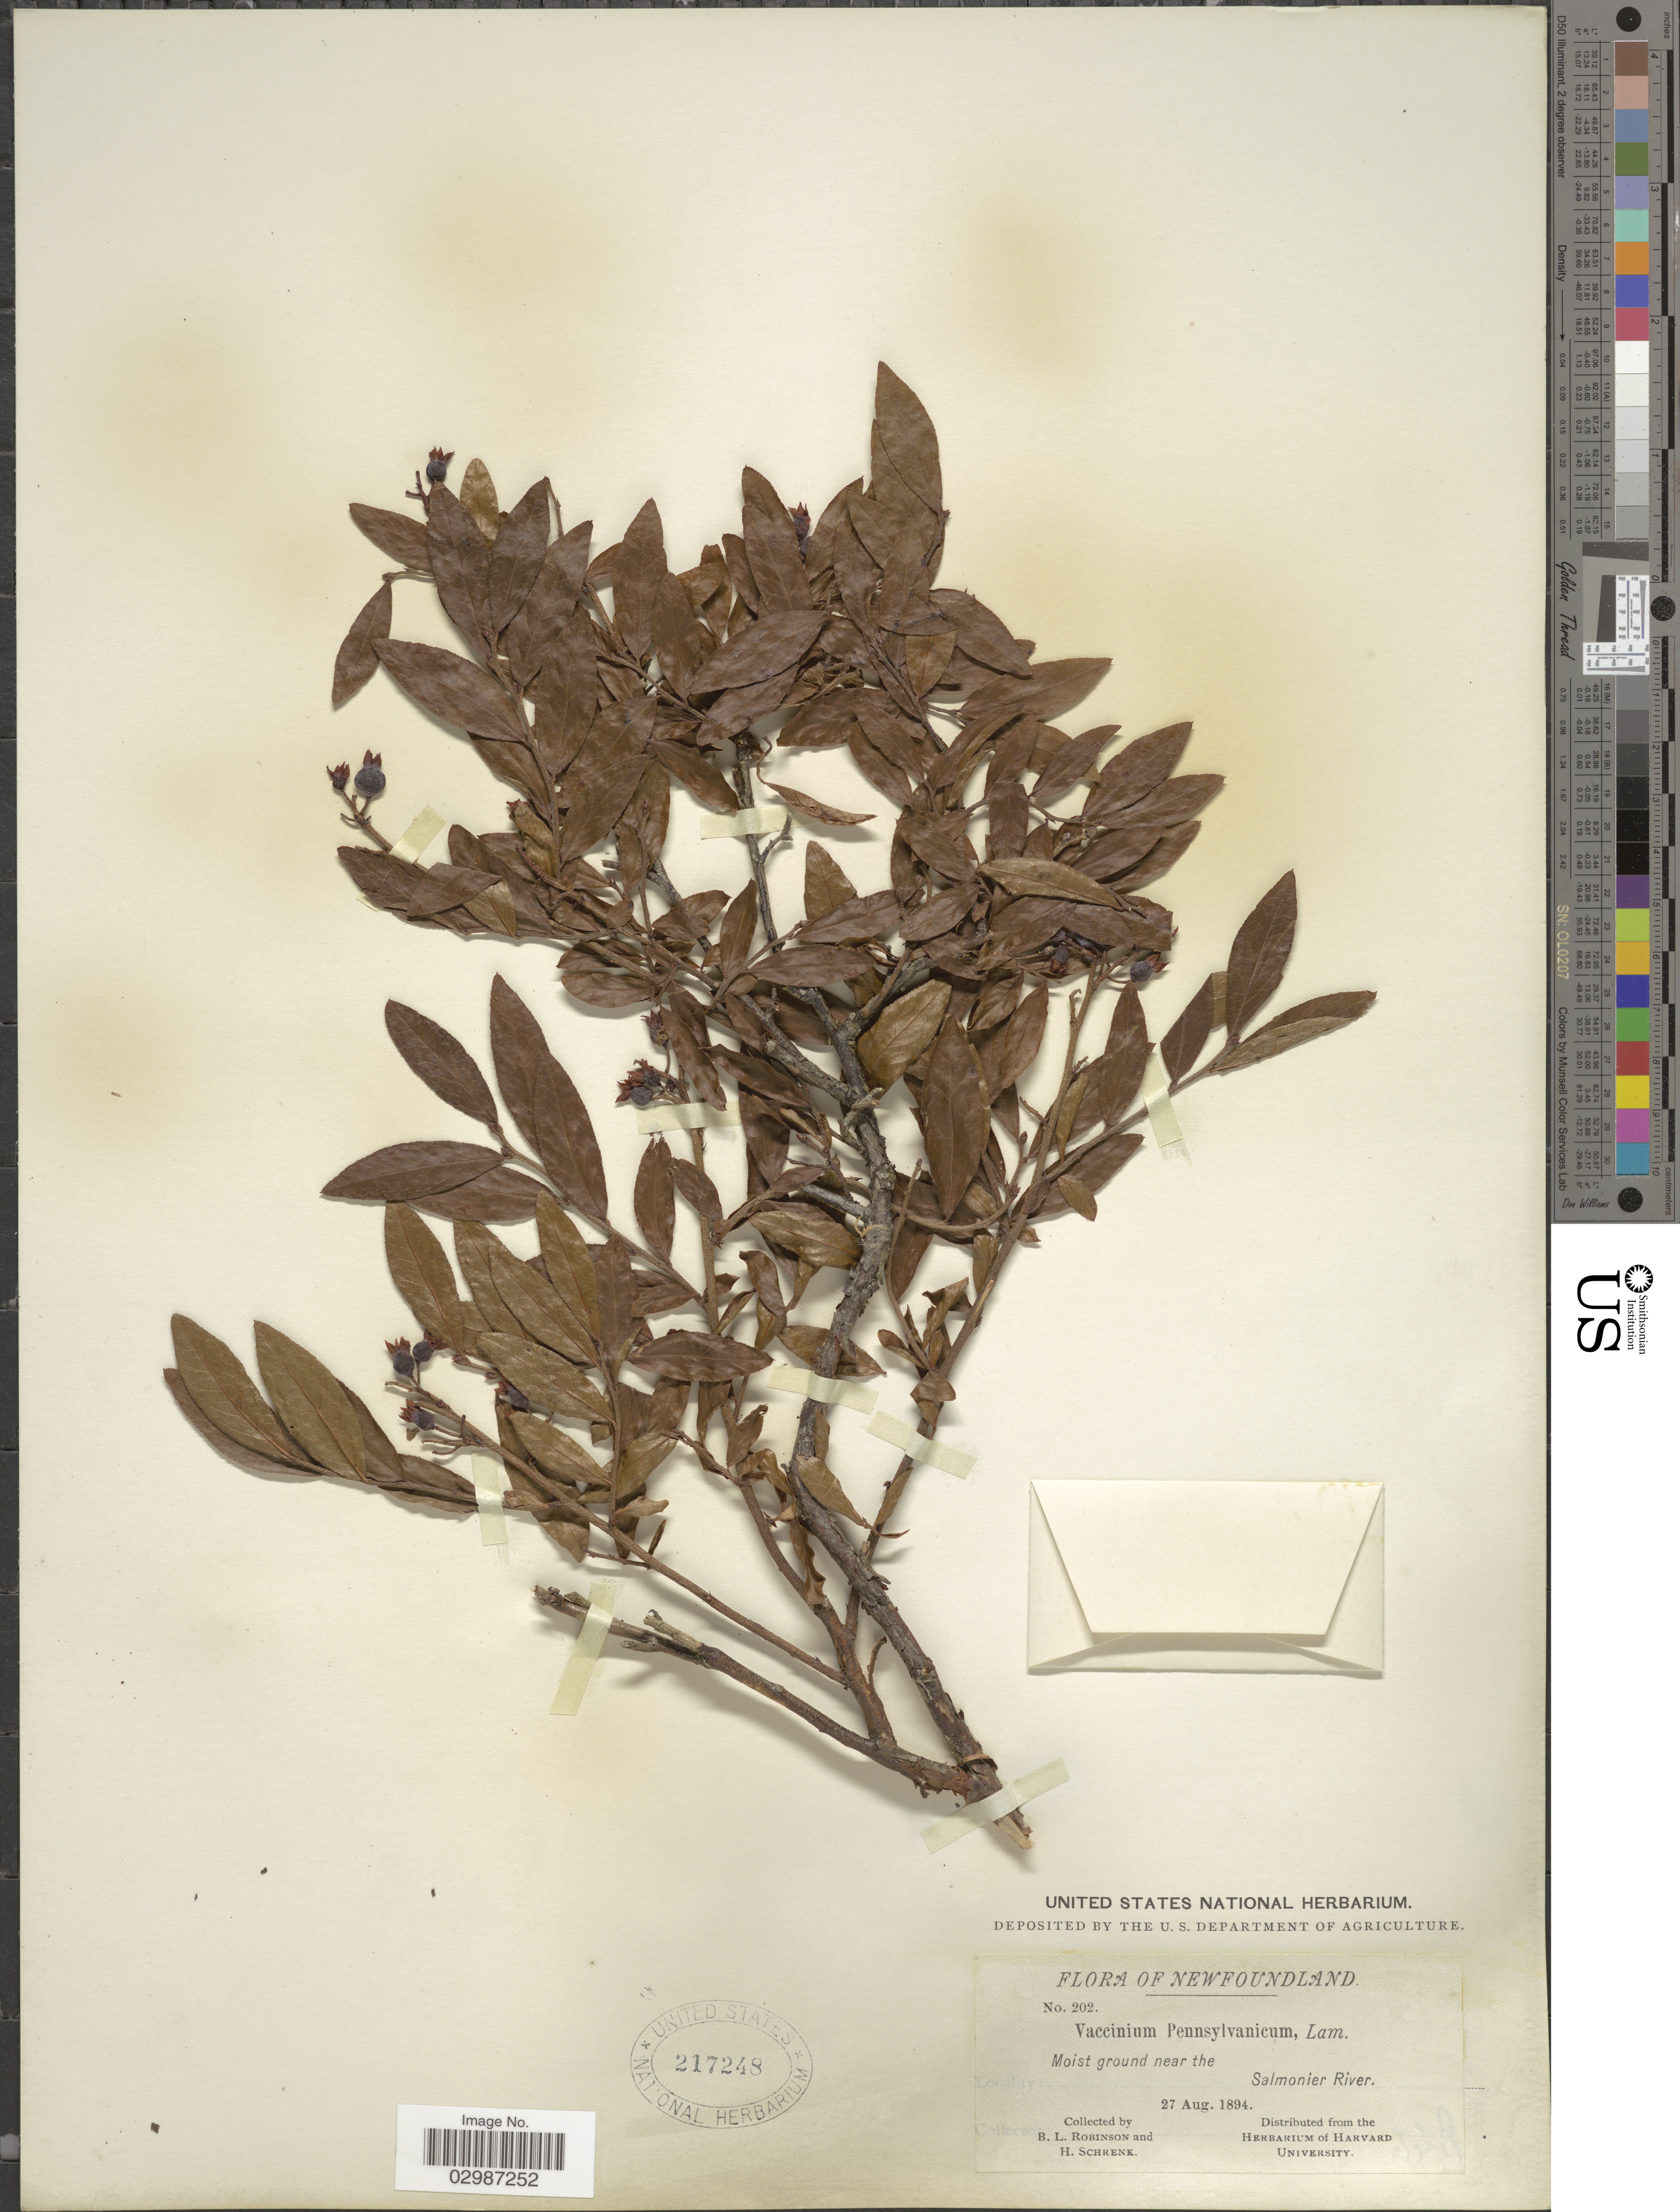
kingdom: Plantae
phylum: Tracheophyta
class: Magnoliopsida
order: Ericales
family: Ericaceae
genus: Vaccinium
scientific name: Vaccinium angustifolium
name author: Aiton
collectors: B. L. Robinson & H. Schrenk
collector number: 202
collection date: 1894-08-27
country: Canada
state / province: Newfoundland and Labrador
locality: Moist ground near the Salmonier River.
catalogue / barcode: US 217248